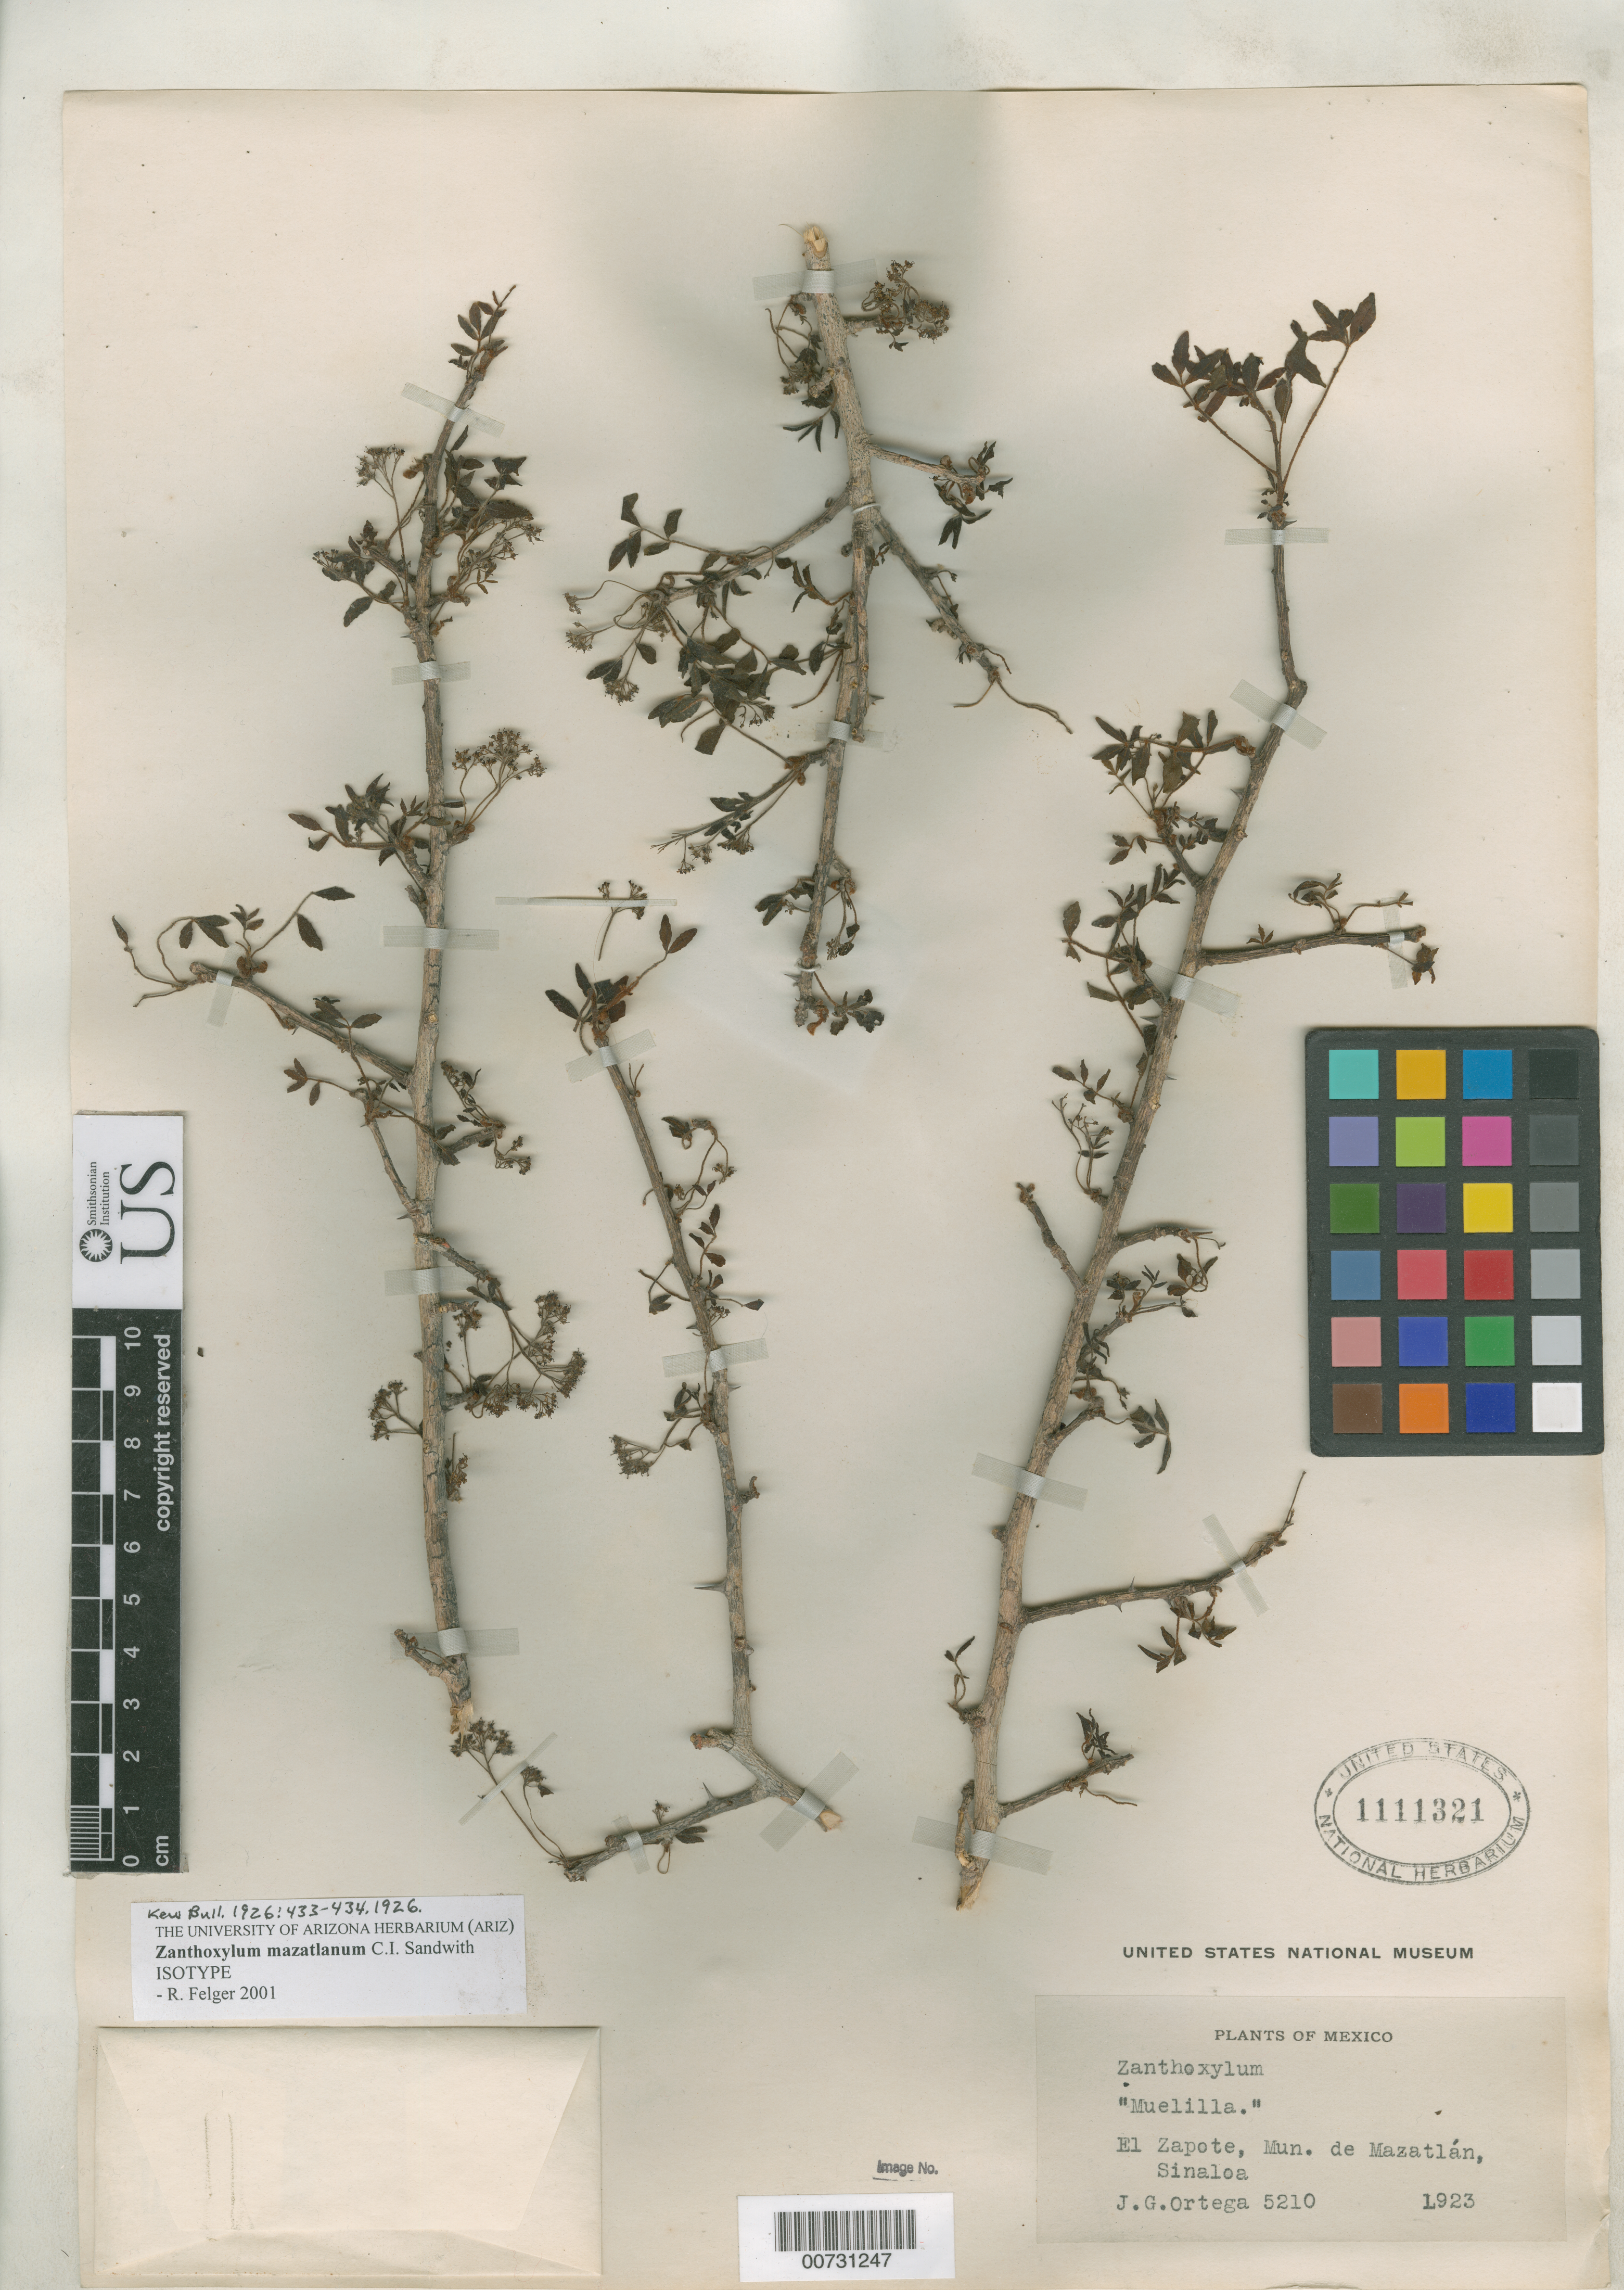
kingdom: Plantae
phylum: Tracheophyta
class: Magnoliopsida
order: Sapindales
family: Rutaceae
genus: Zanthoxylum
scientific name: Zanthoxylum mazatlanum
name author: Sandwith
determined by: Felger, R. S.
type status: Isotype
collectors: J. Ortega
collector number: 5210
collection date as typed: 1923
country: Mexico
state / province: Sinaloa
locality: El Zapote, Mun. de Mazatlán, Sinaloa.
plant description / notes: = Zanthoxylum ciliatum subsp. ciliatum acc. to Tropicos (following Reynel 1995).; Collector cited as "Gonzalez Ortega" in protologue.; Common name: "Muelilla"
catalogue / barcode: US 1111321